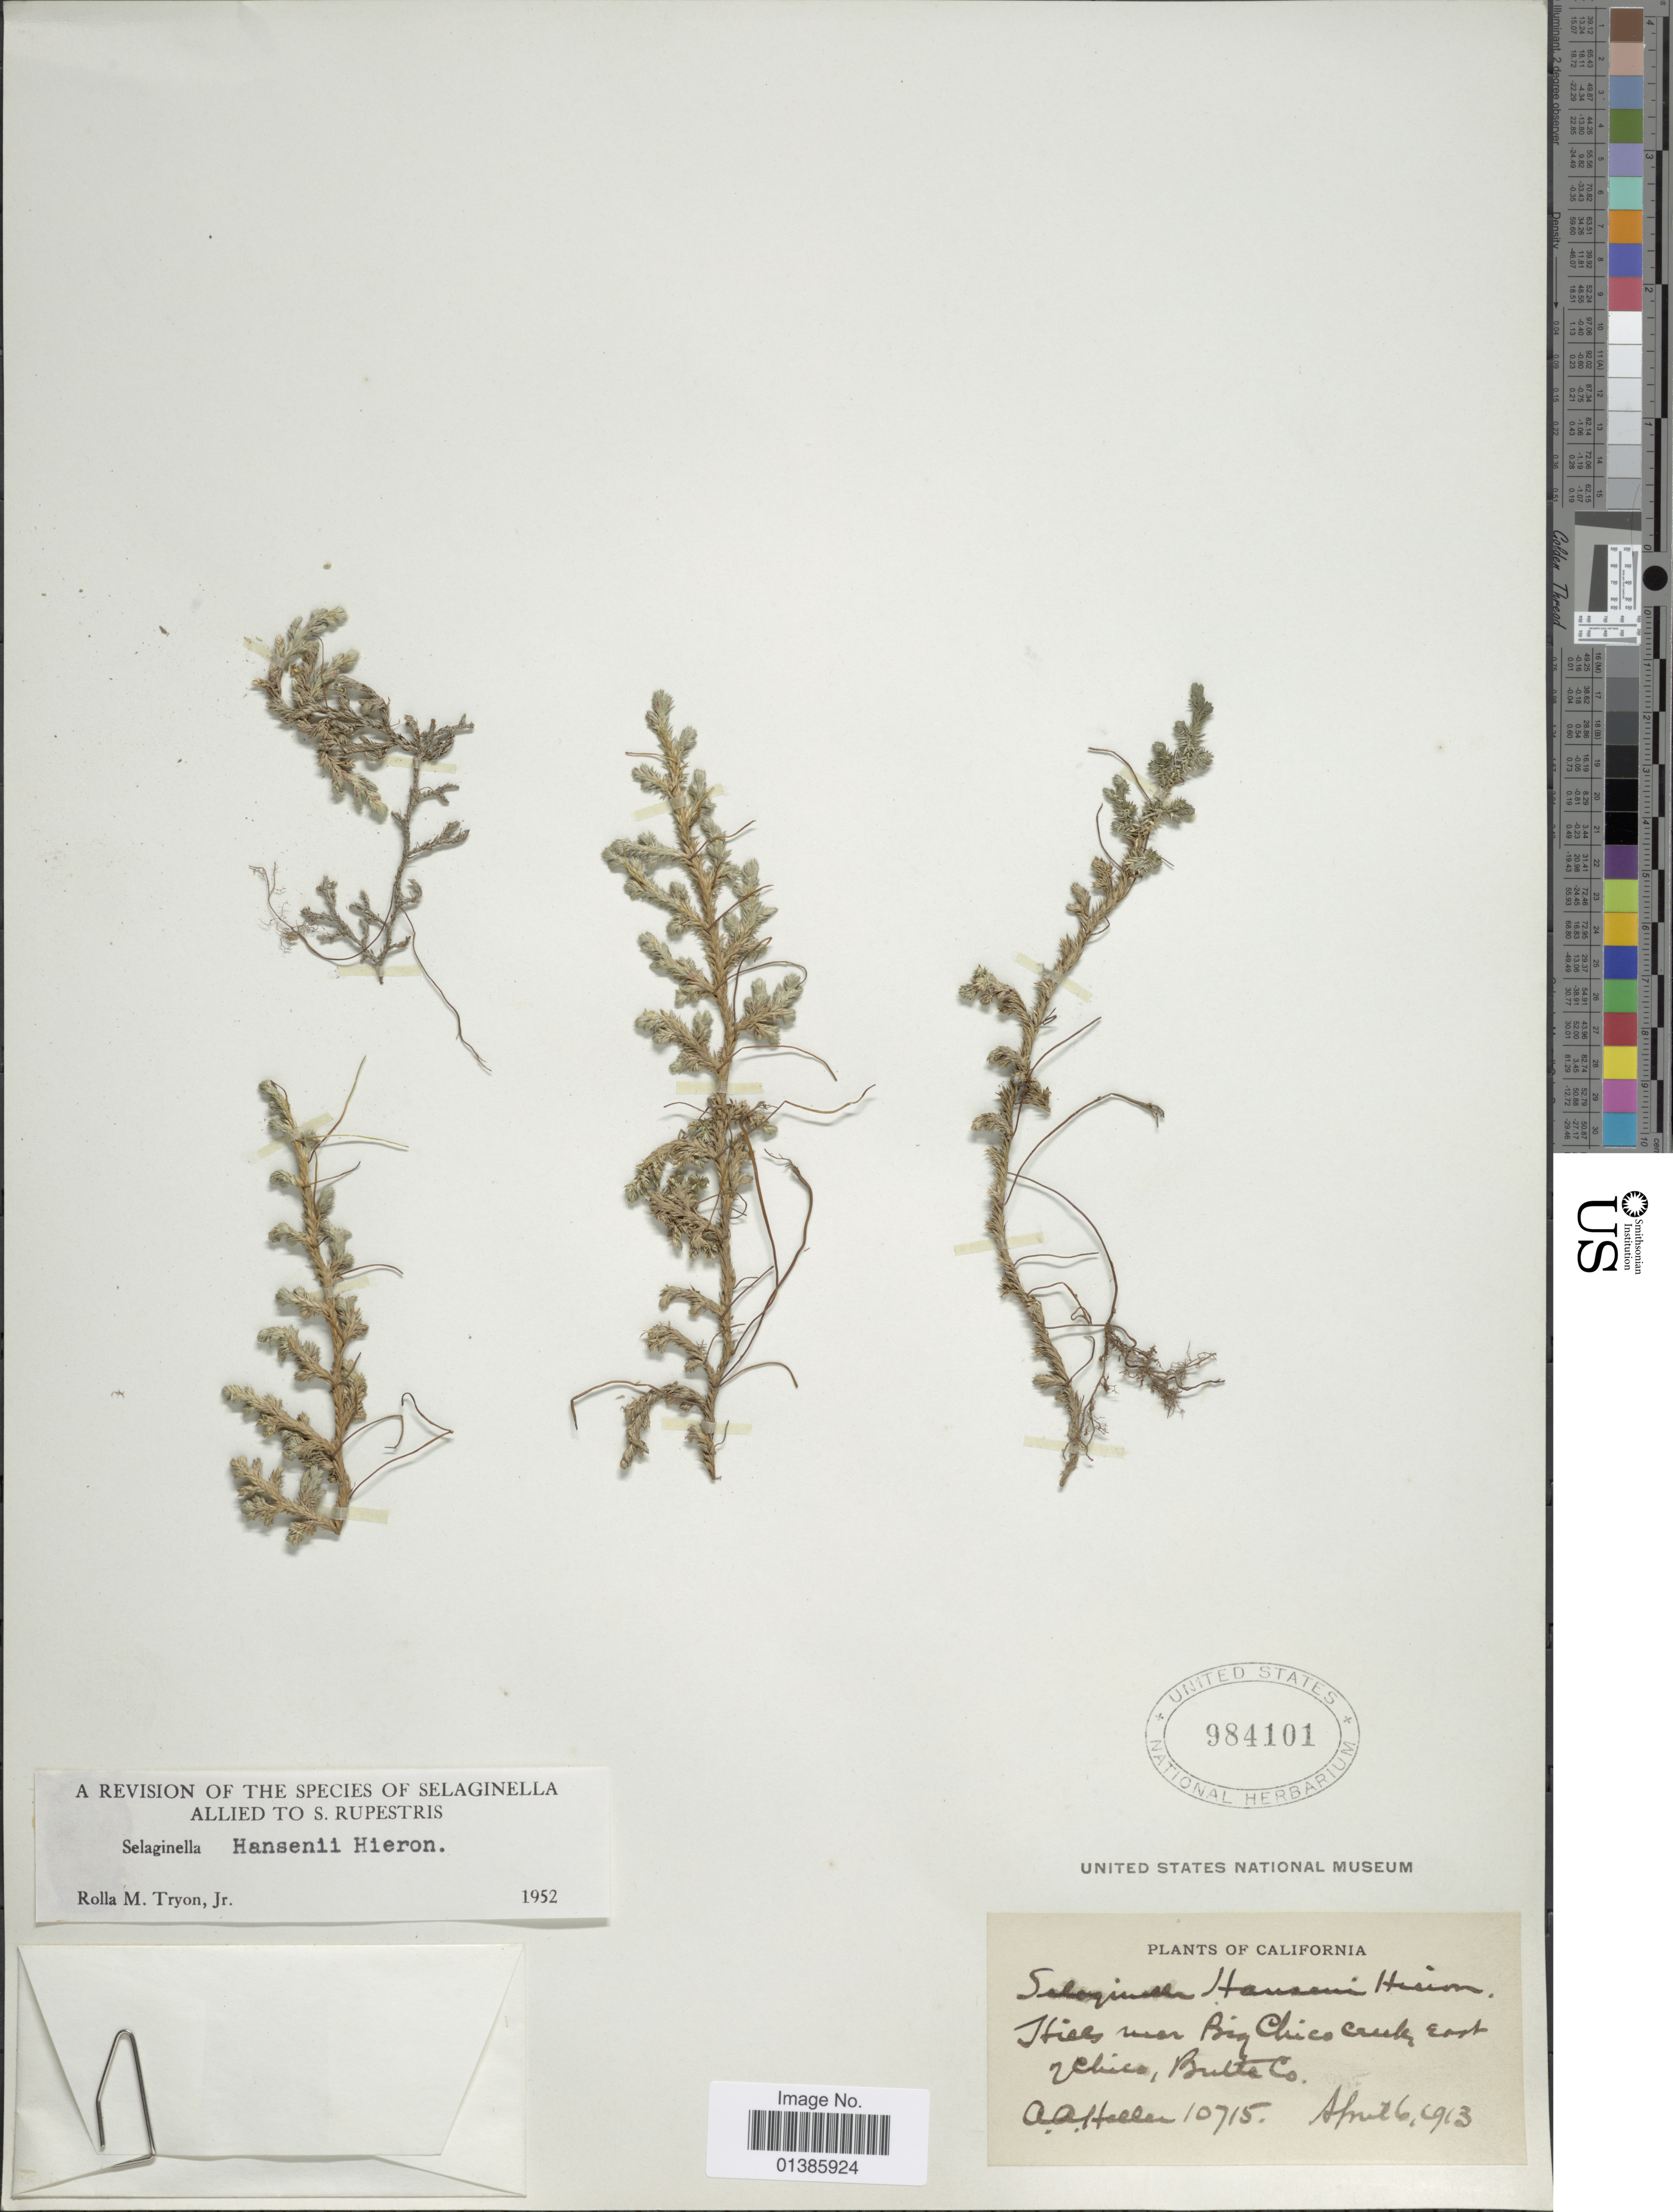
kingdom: Plantae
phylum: Tracheophyta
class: Lycopodiopsida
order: Selaginellales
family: Selaginellaceae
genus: Selaginella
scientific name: Selaginella hansenii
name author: Hieron.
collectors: A. A. Heller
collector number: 10715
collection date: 1913-04-06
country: United States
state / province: California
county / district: Butte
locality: Hills near Big Chico creeks east of Chico, Butte Co.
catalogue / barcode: US 984101